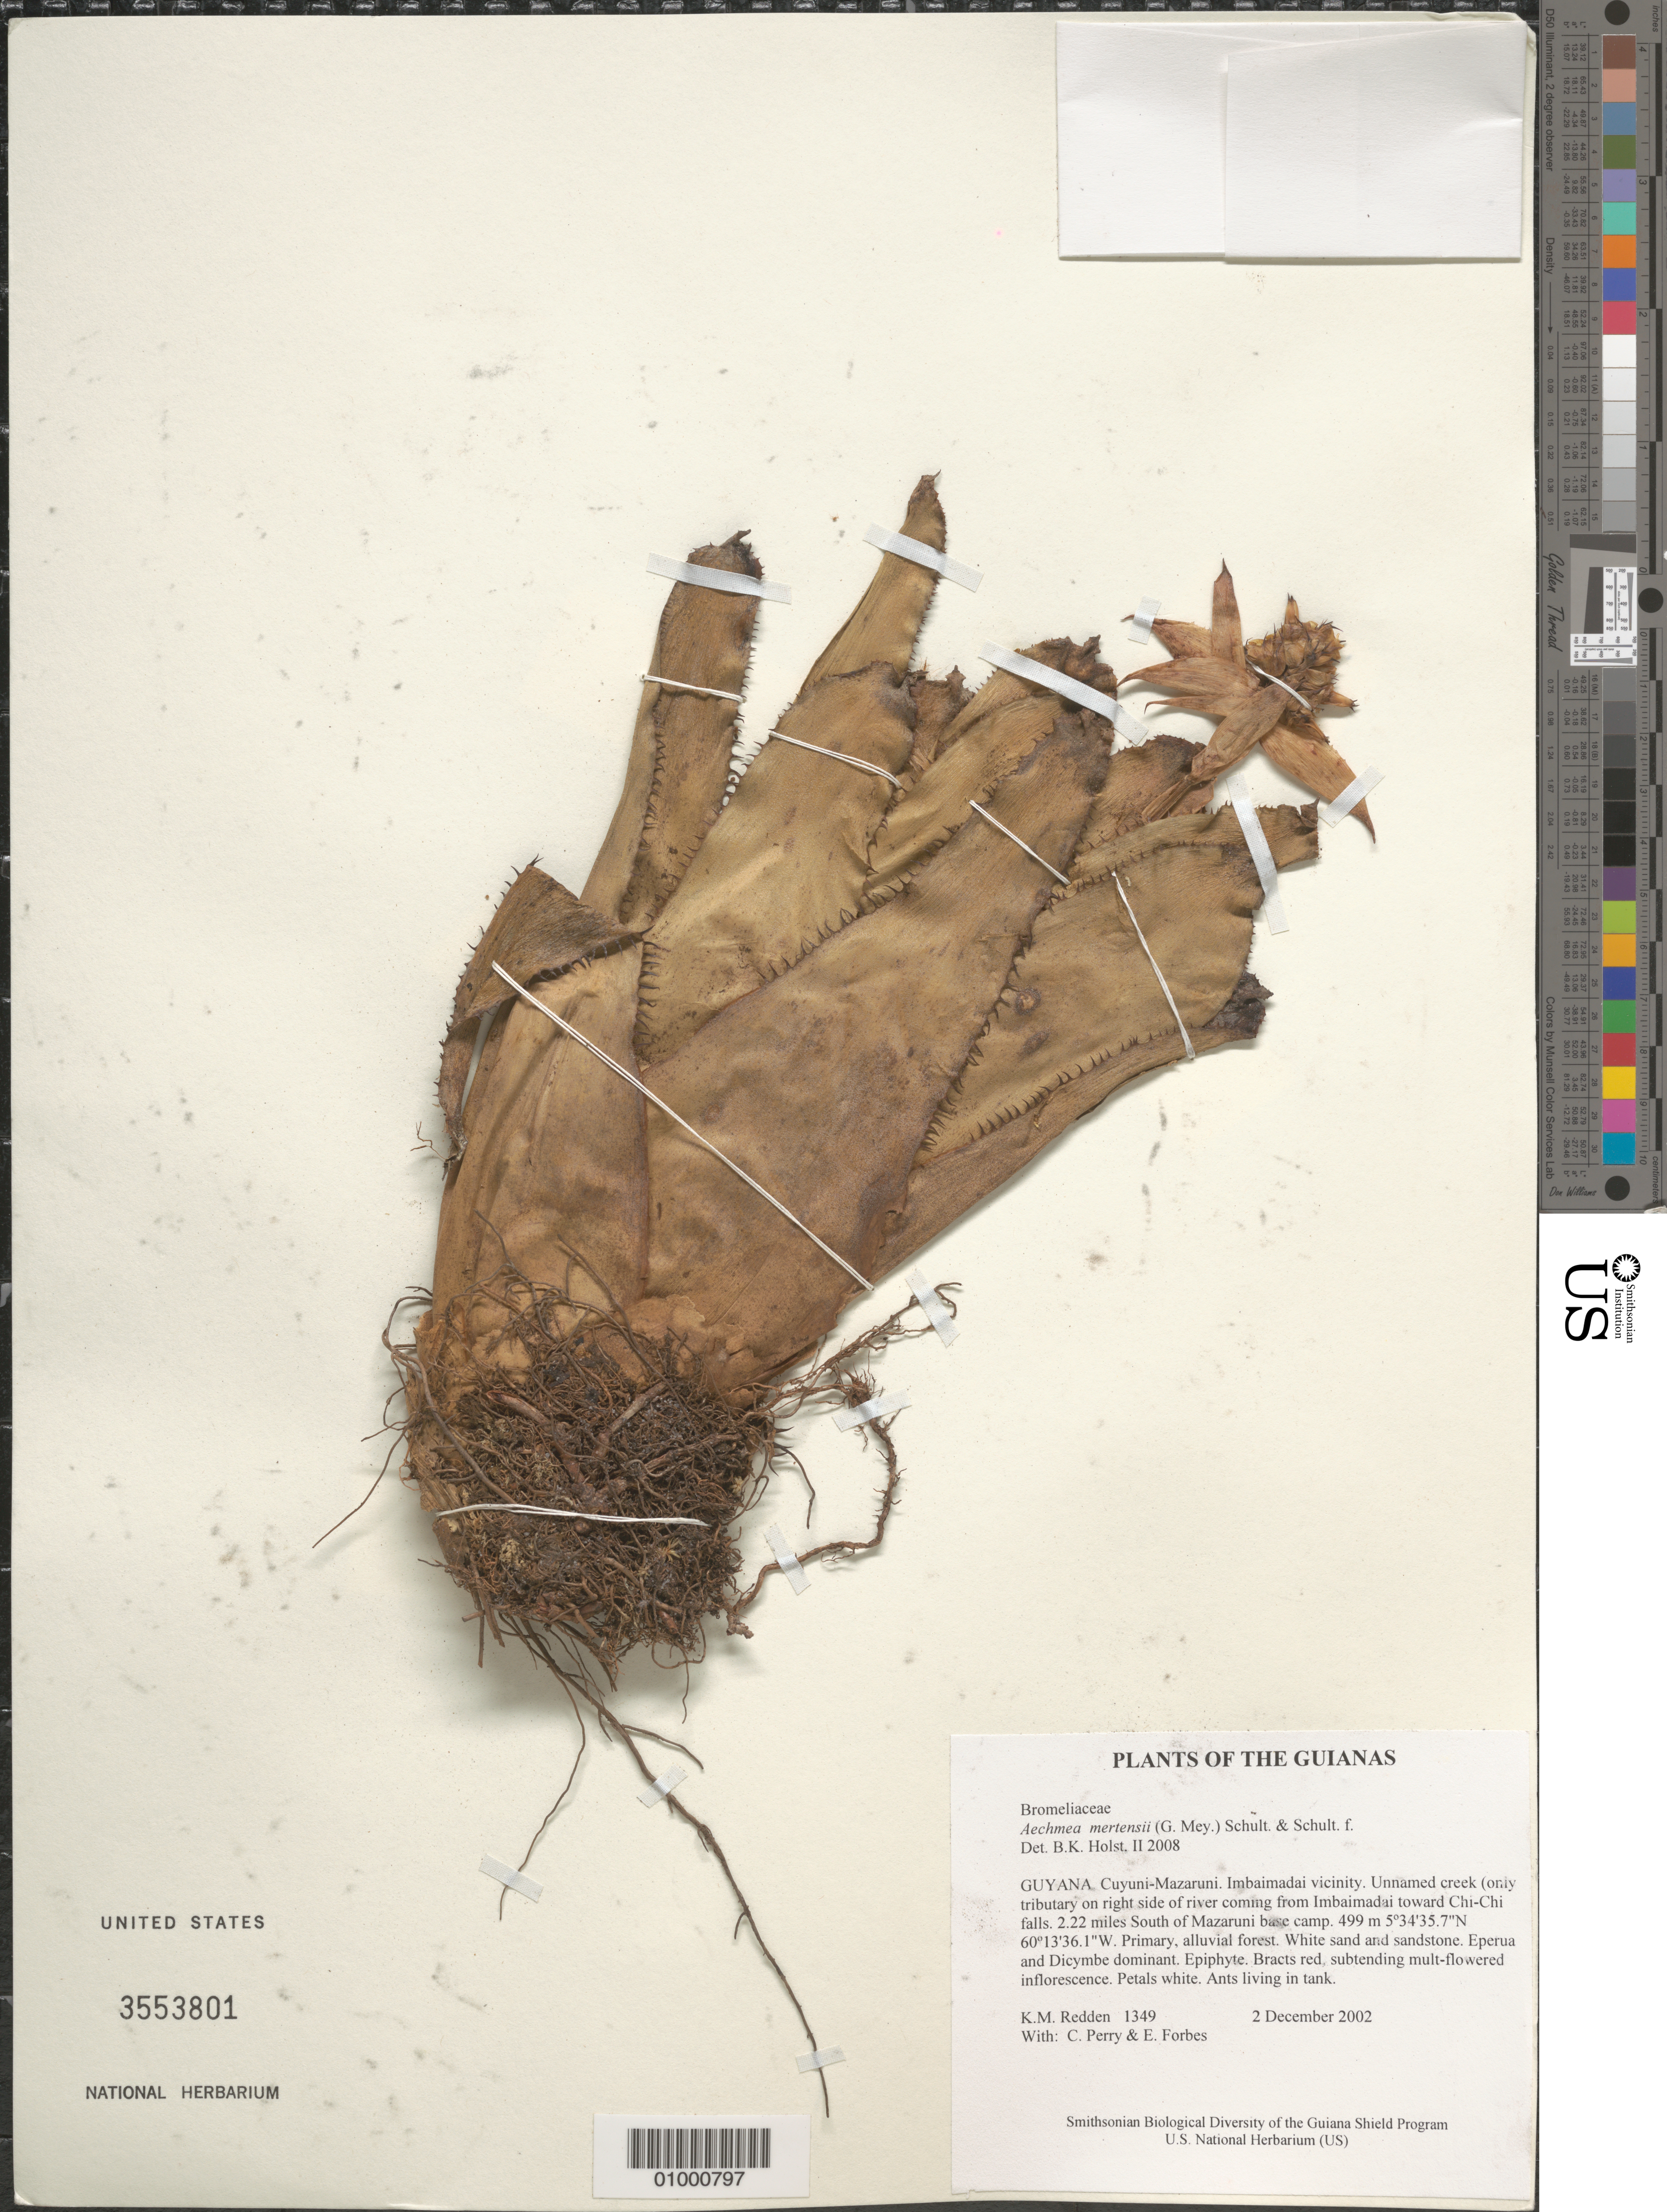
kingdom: Plantae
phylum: Tracheophyta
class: Liliopsida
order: Poales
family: Bromeliaceae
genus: Aechmea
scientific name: Aechmea mertensii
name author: (G. Mey.) Schult. & Schult. f.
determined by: Holst, Bruce K.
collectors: K. M. Redden, C. Perry & E. Forbes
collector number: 1349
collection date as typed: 2 December 2002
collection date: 2002-12-02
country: Guyana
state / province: Cuyuni-Mazaruni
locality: Imbaimadai vicinity. Unnamed creek (only tributary on right side of river coming from Imbaimadai toward Chi-Chi falls. 2.22 miles South of Mazaruni base camp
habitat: Primary, alluvial forest. White sand and sandstone. Eperua and Dicymbe dominant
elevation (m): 499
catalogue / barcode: US 3553801